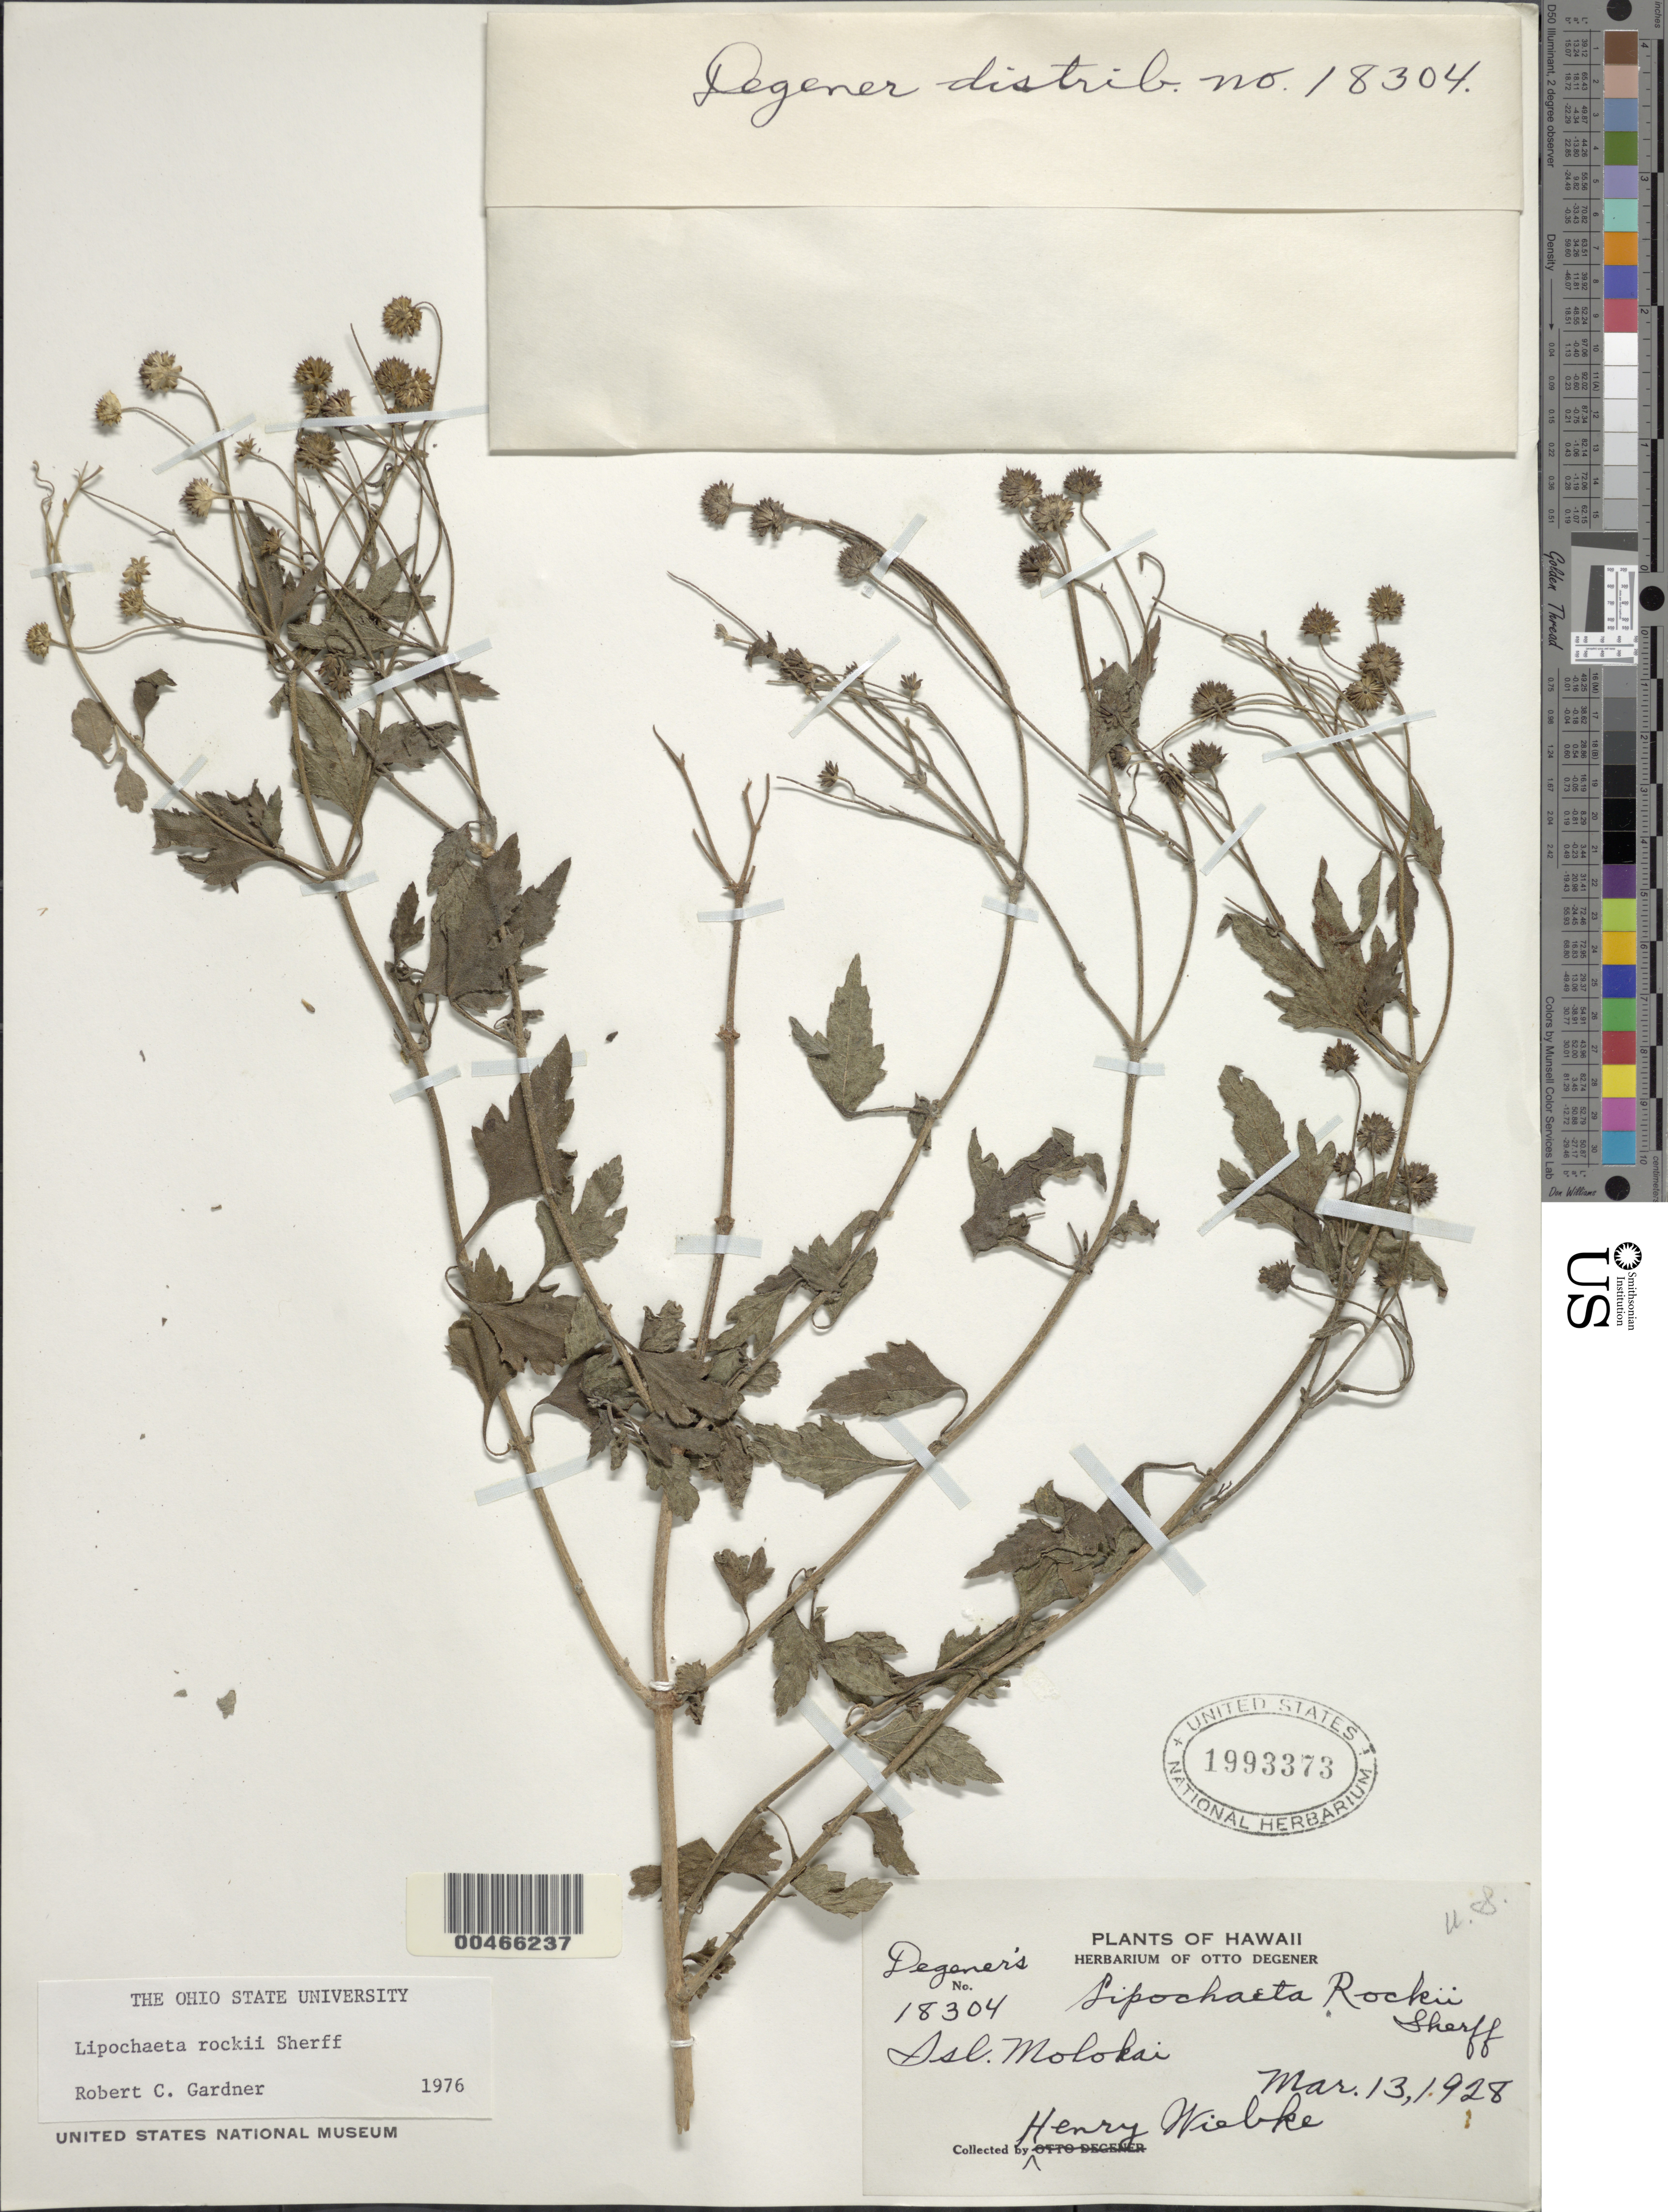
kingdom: Plantae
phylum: Tracheophyta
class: Magnoliopsida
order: Asterales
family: Asteraceae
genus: Lipochaeta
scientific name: Lipochaeta rockii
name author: Sherff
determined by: Gardner, R. C.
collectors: H. Wiebke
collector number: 18304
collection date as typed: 13 Mar 1928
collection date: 1928-03-13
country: United States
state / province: Hawaii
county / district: Maui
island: Moloka'i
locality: Molokai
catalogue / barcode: US 1993373